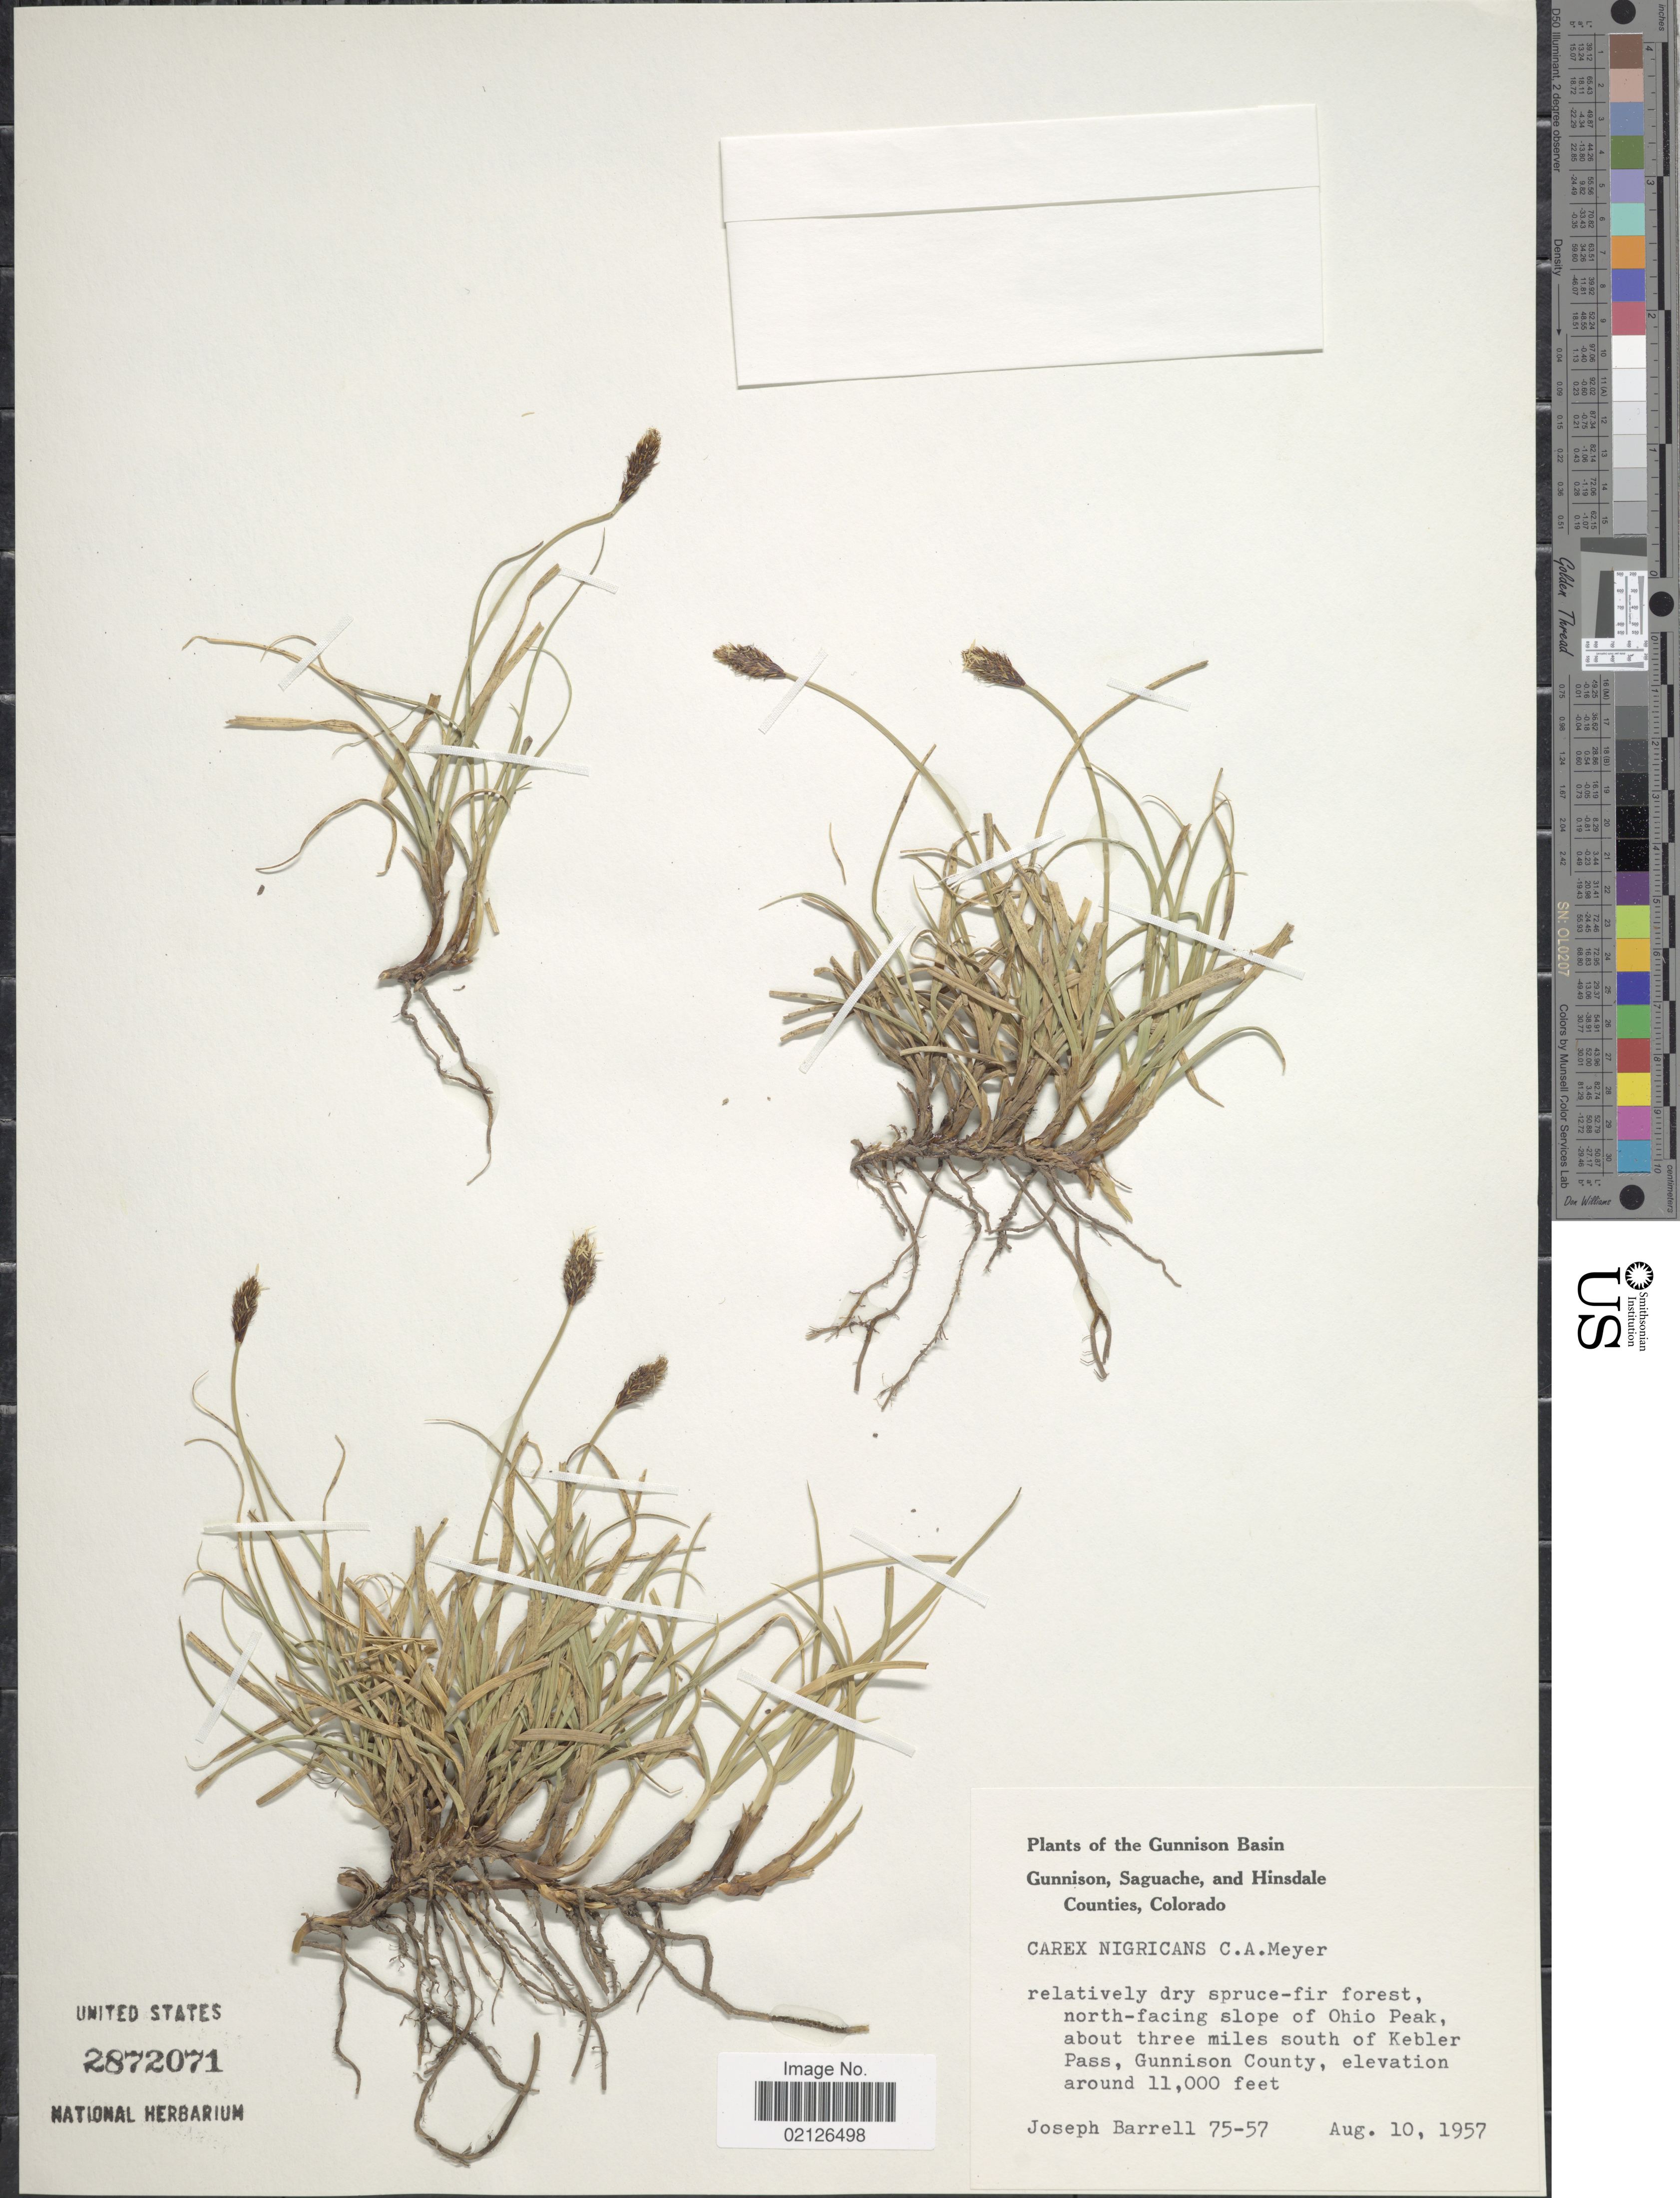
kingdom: Plantae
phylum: Tracheophyta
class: Liliopsida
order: Poales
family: Cyperaceae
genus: Carex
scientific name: Carex nigricans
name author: C.A. Mey.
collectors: J. Barrell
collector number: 75-57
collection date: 1957-08-10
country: United States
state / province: Colorado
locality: Gunnison Basin, Gunnison, Saguache and Hinsdale Counties, north-facing slope of Ohio Peak, about three miles south of Kebler Pass, Gunnison County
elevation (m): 3353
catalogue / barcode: US 2872071